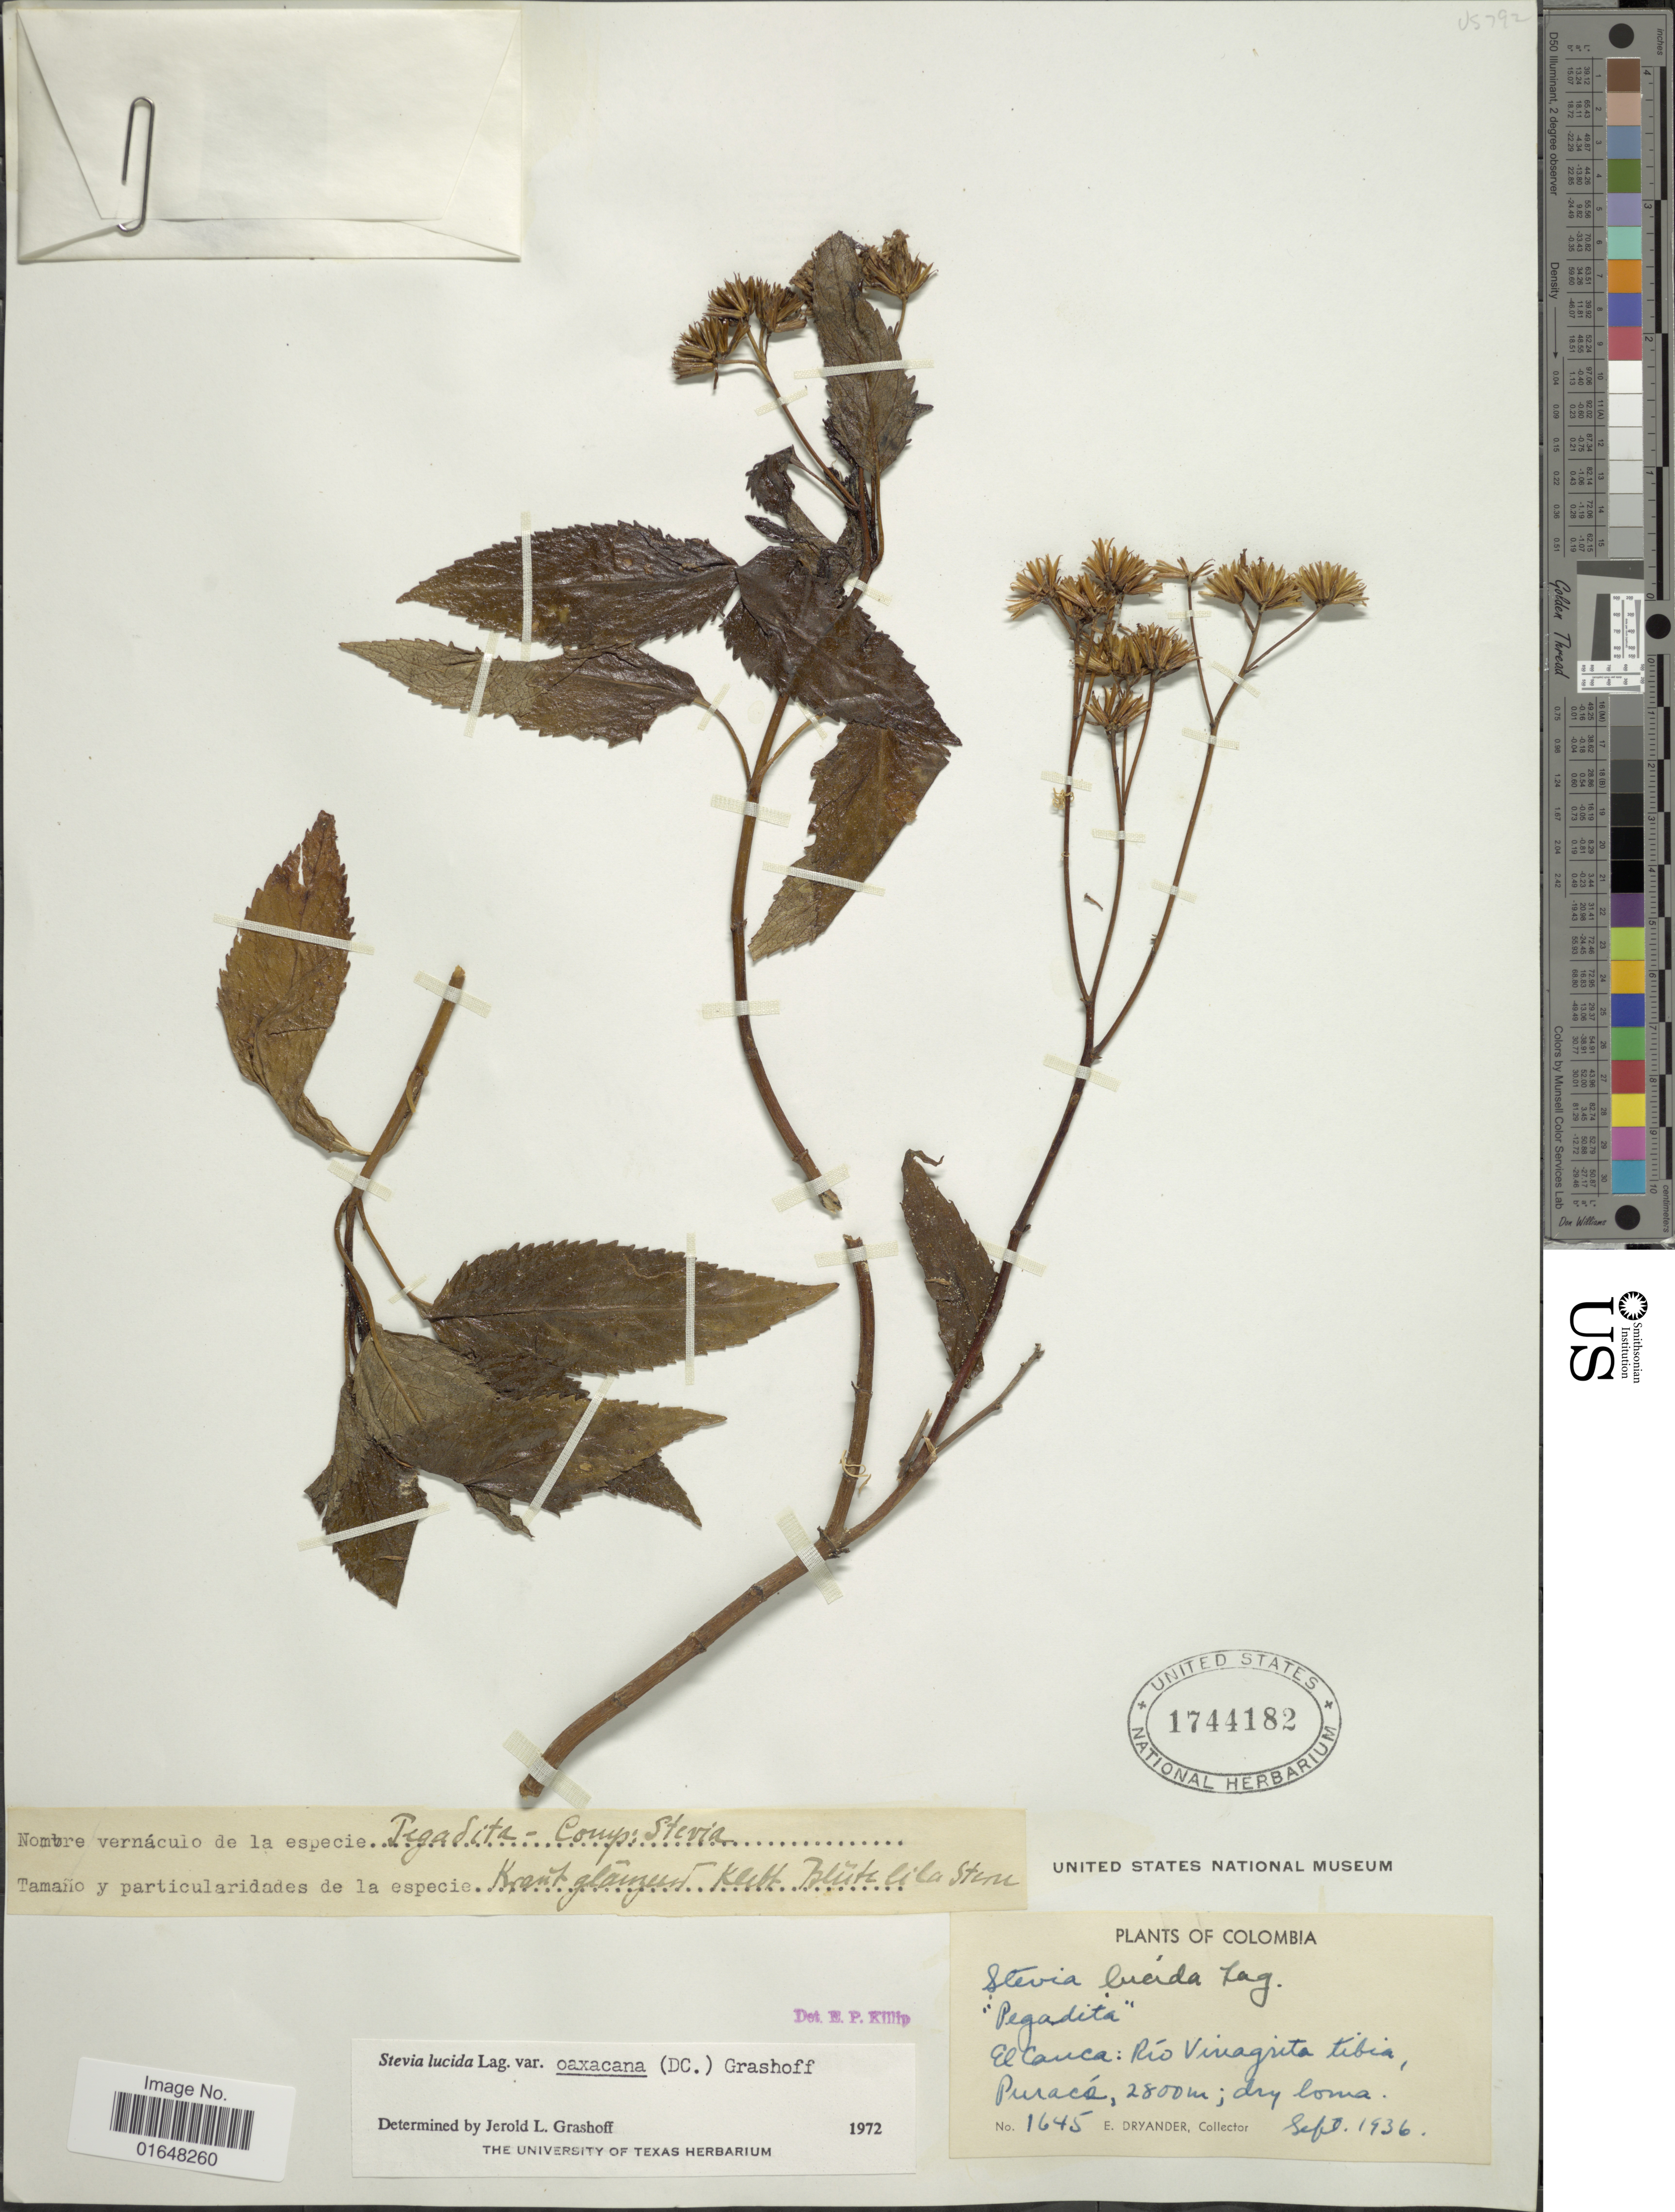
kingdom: Plantae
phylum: Tracheophyta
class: Magnoliopsida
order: Asterales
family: Asteraceae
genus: Stevia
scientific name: Stevia lucida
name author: Lag.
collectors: E. Dryander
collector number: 1645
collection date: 1936-09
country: Colombia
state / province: Cauca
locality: Pegadita, Rio Vinagrita tibia Purace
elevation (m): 2800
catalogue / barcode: US 1744182